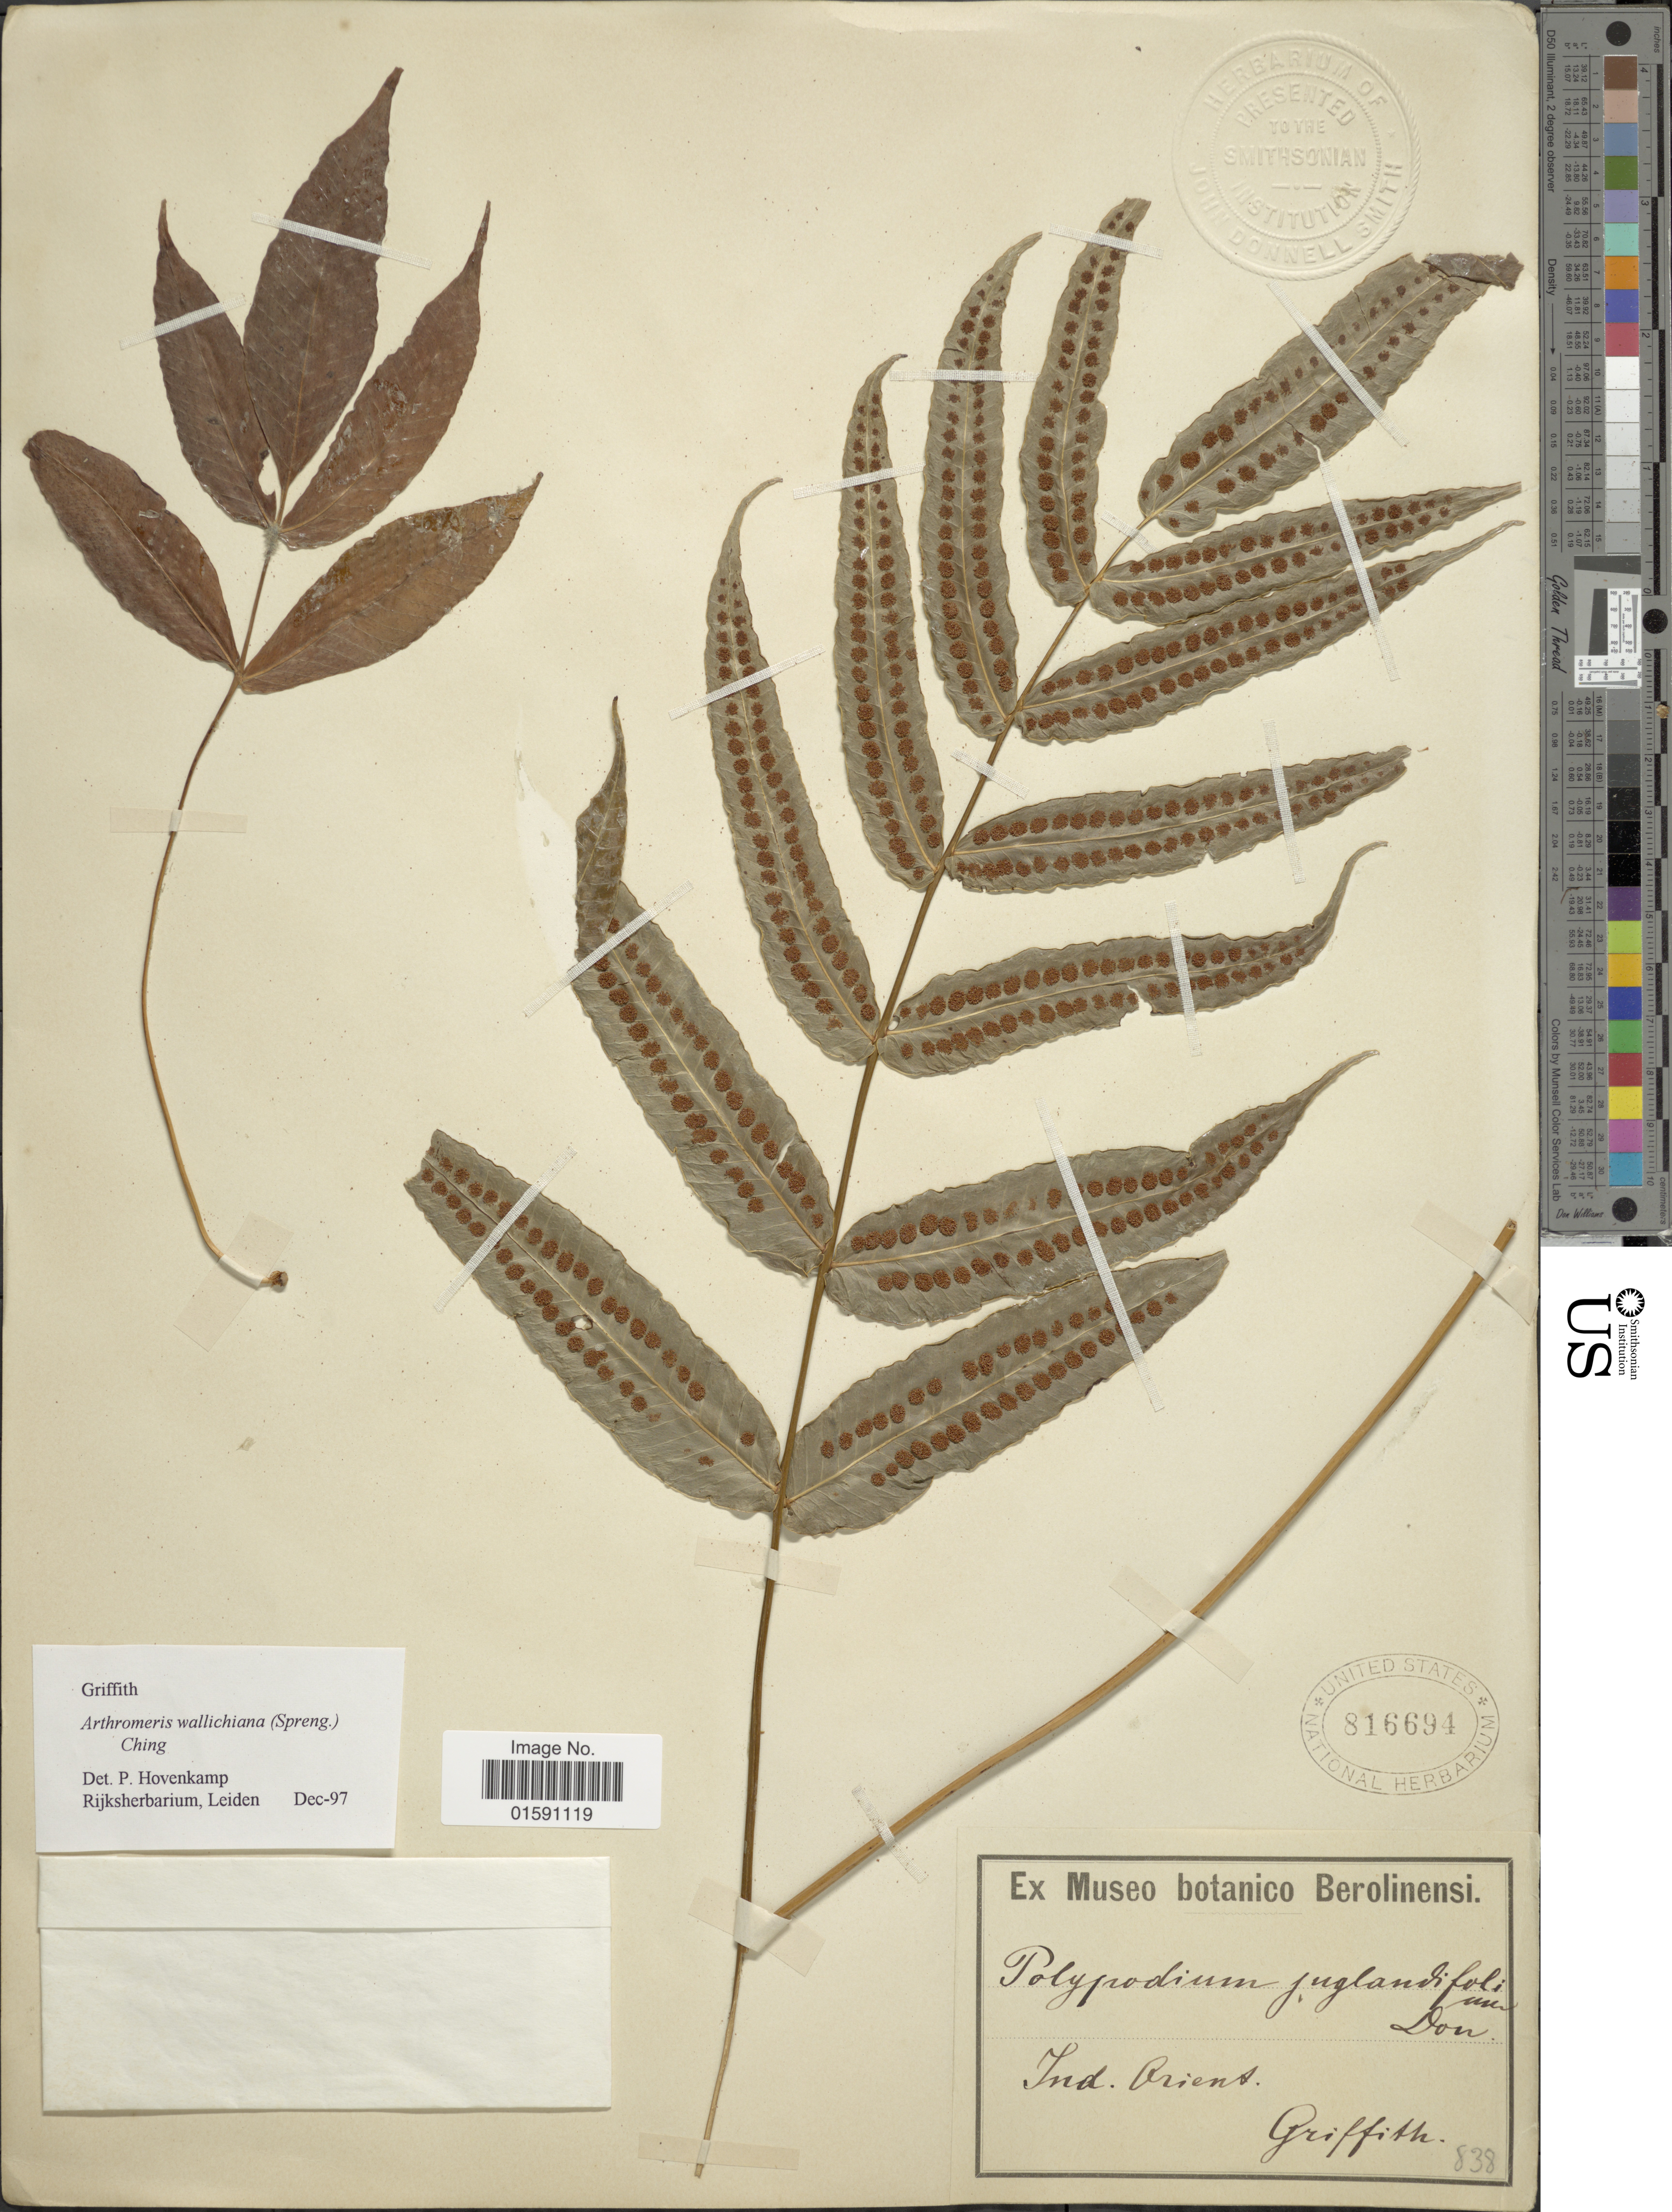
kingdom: Plantae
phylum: Tracheophyta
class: Polypodiopsida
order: Polypodiales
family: Polypodiaceae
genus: Arthromeris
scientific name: Arthromeris wallichiana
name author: (Spreng.) Ching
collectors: -. Griffith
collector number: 838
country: India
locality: Ind. Orient.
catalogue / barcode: US 816694